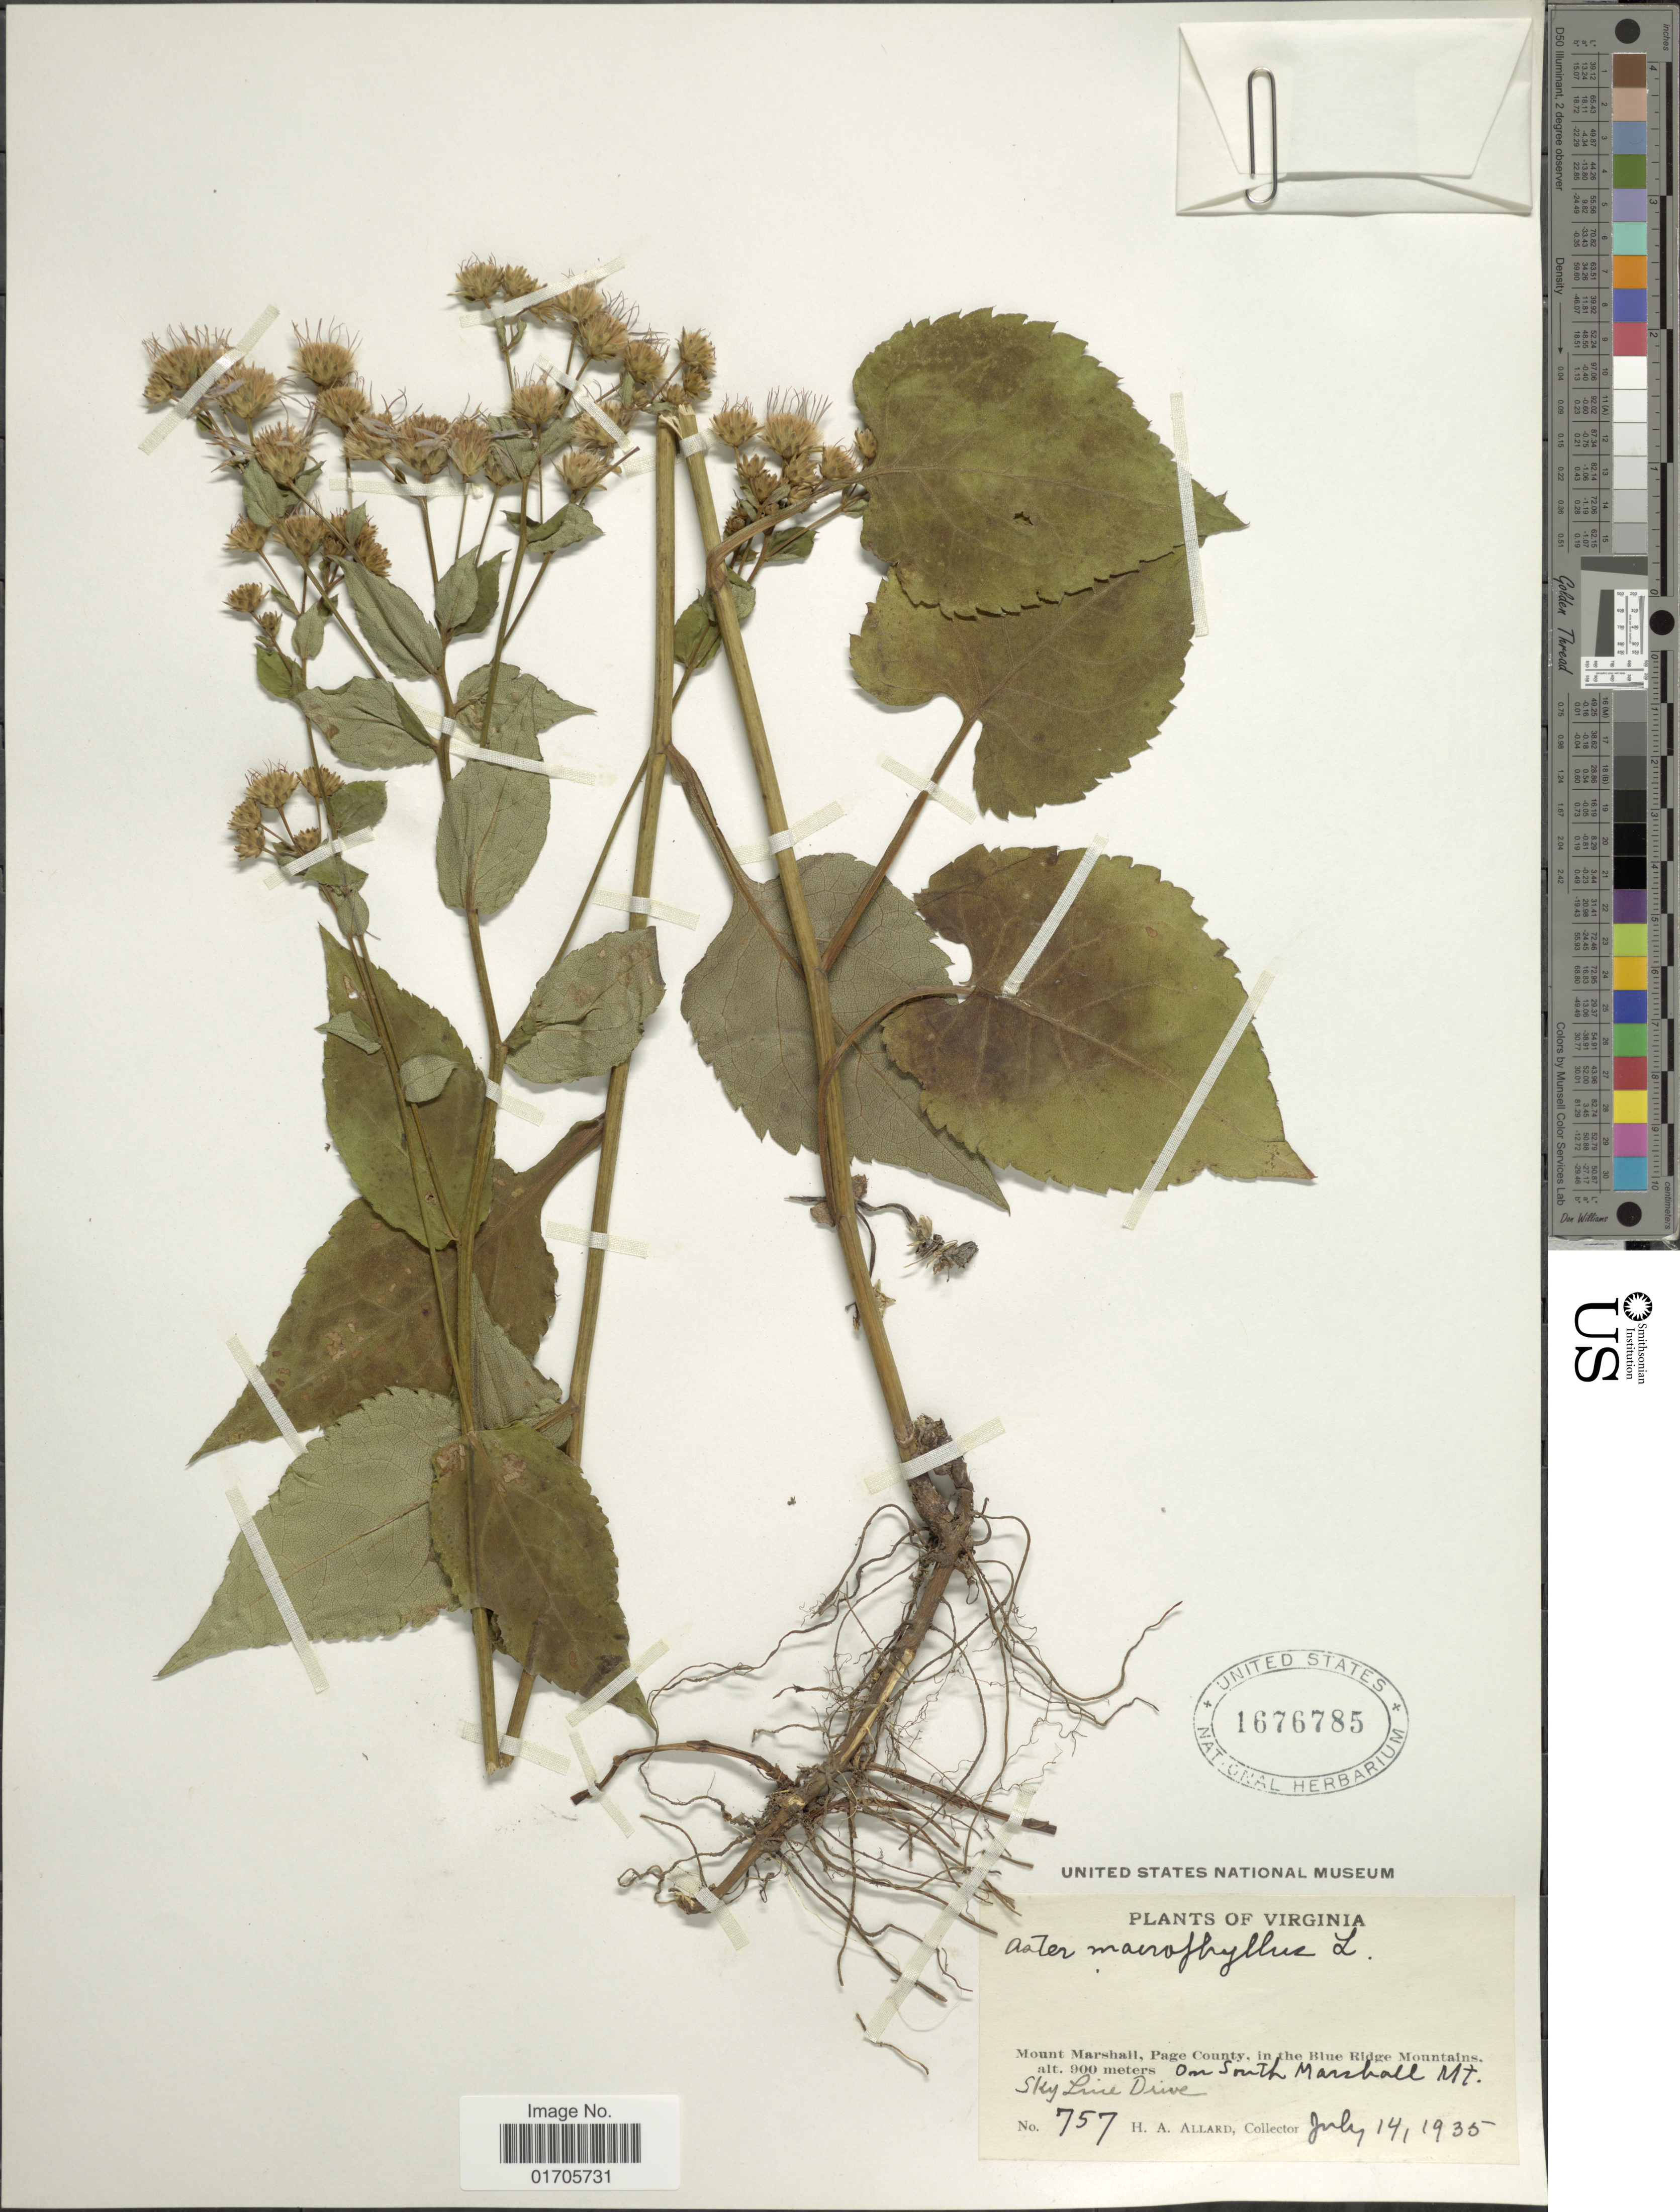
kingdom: Plantae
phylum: Tracheophyta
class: Magnoliopsida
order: Asterales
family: Asteraceae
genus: Eurybia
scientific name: Eurybia macrophylla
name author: (L.) Cass.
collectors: H. A. Allard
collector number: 757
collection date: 1935-07-14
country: United States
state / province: Virginia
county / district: Page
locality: Virginia. Mount Marshall, Page County, in the Blue Ridge Mountains. On South Marshall Mt. Sky Line Drive.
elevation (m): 900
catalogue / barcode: US 1676785